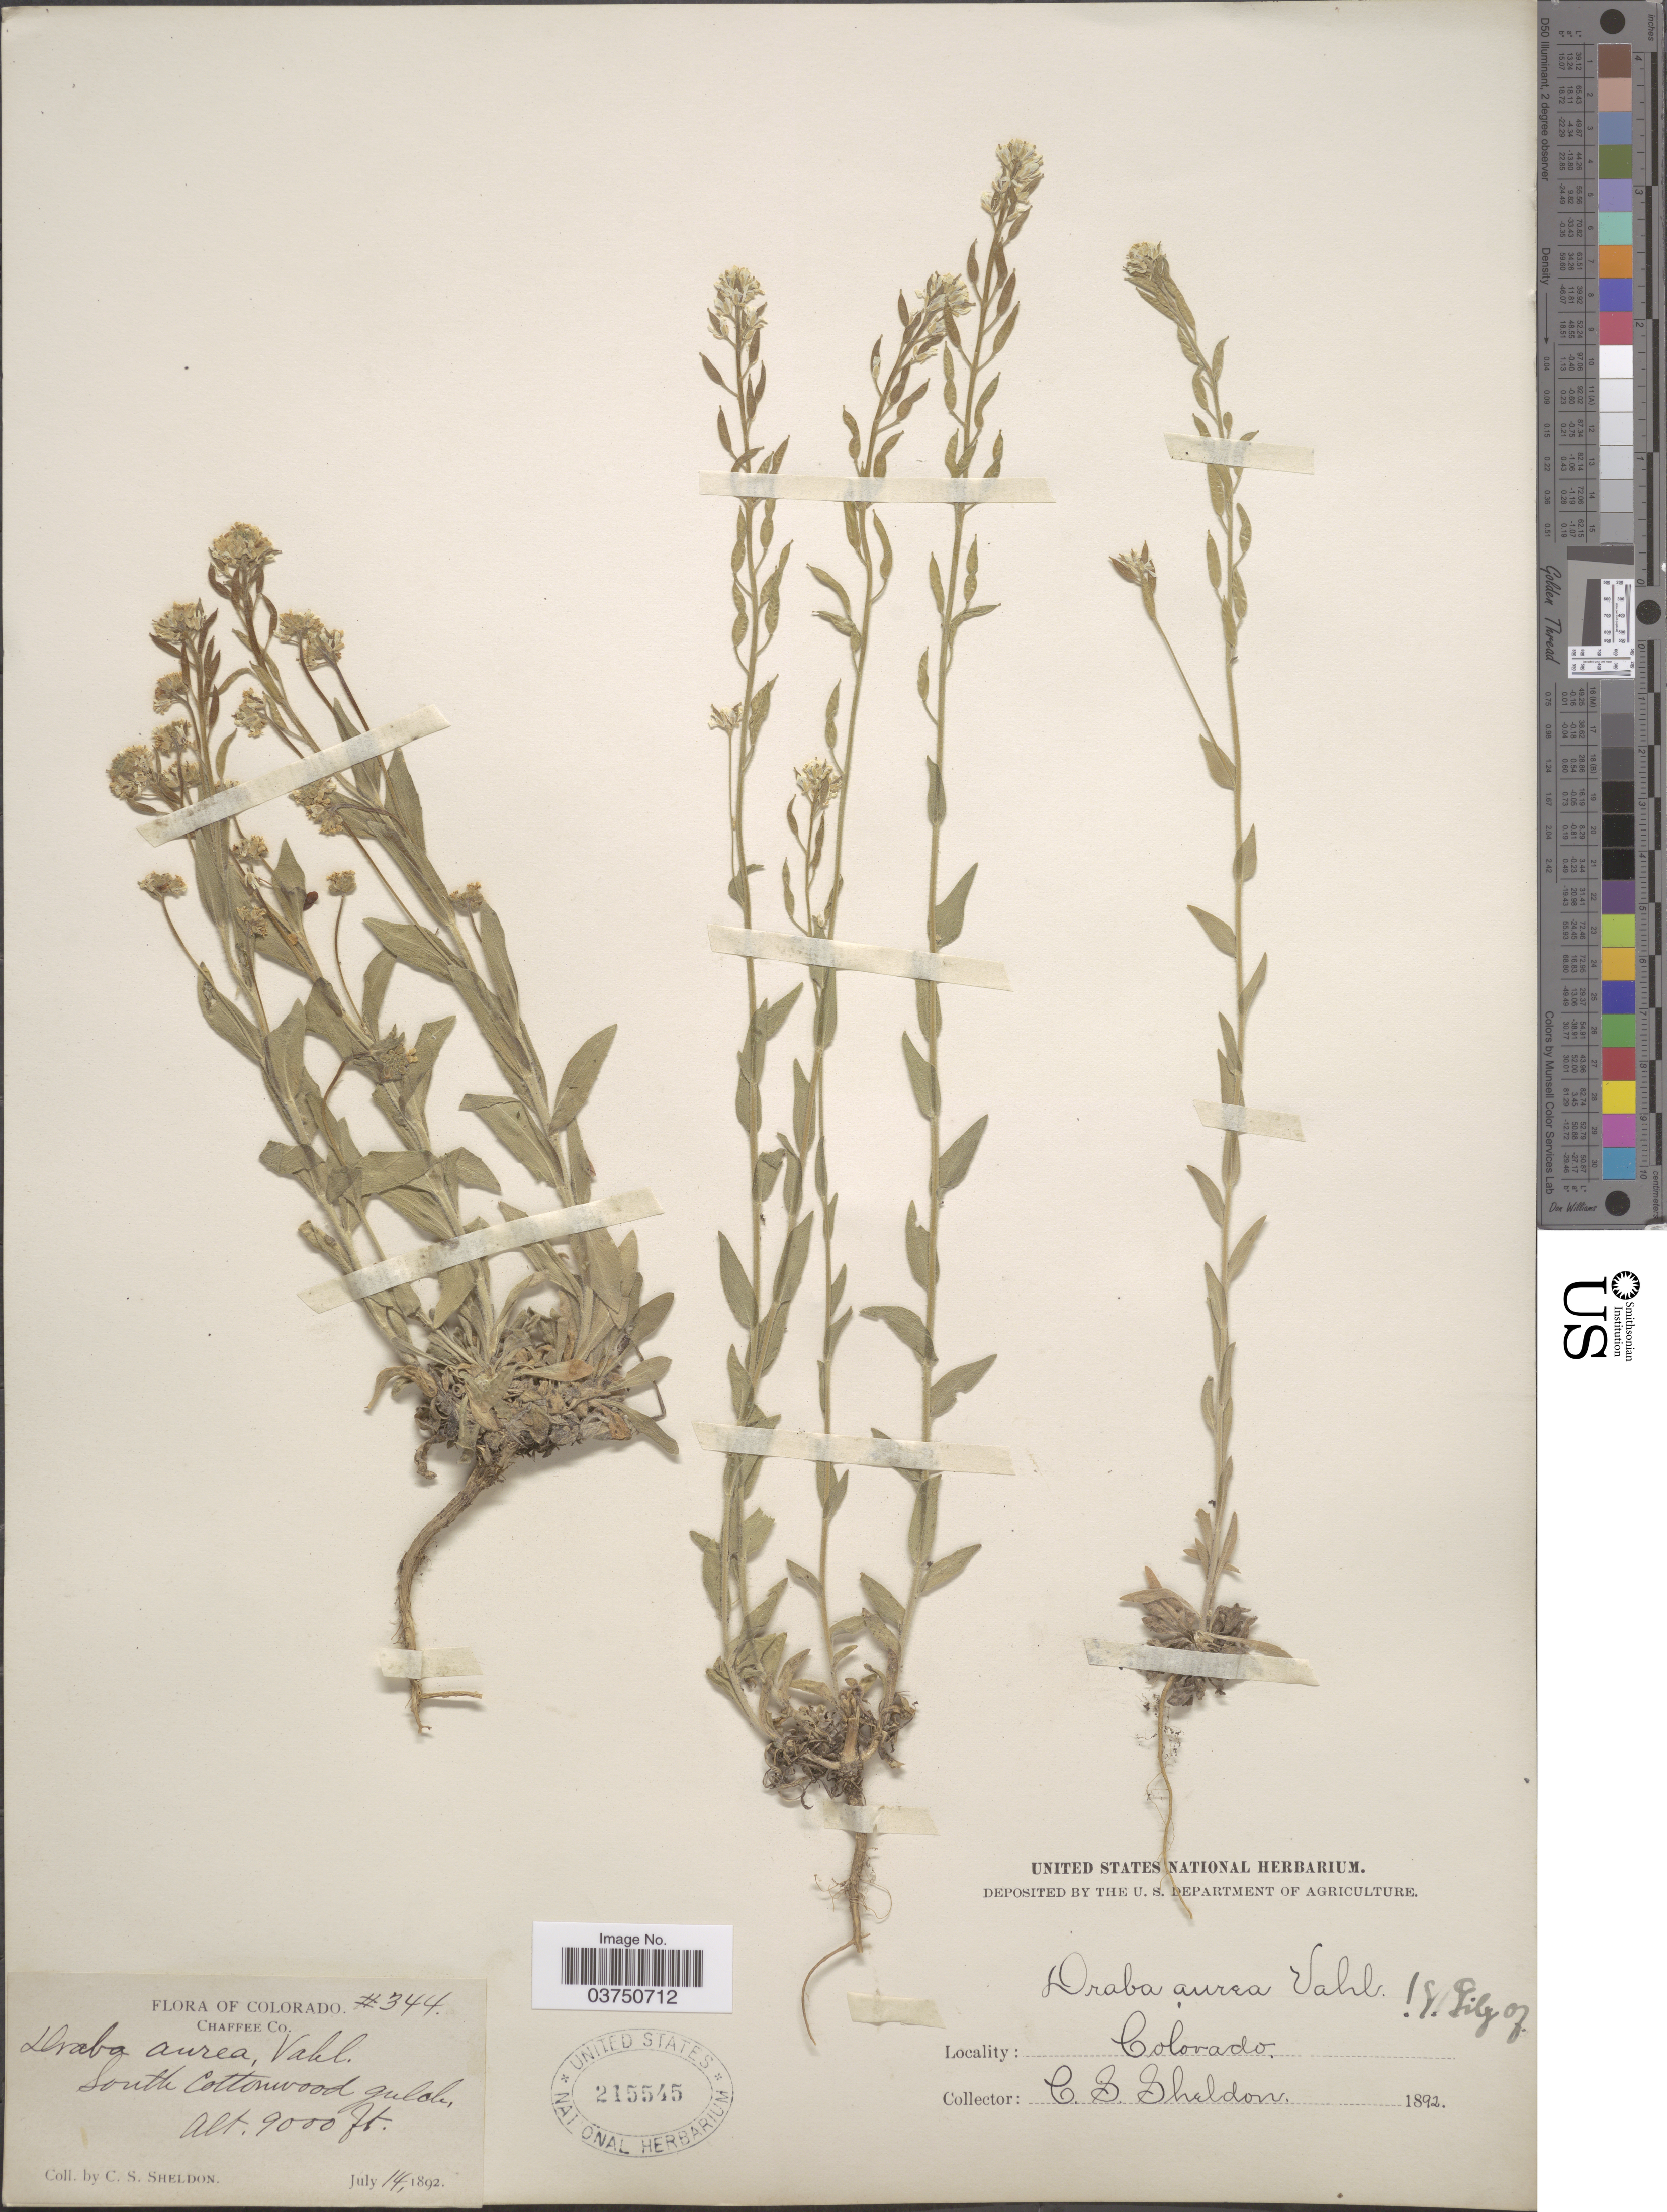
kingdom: Plantae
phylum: Tracheophyta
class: Magnoliopsida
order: Brassicales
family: Brassicaceae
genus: Draba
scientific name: Draba aurea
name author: Vahl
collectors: C. S. Sheldon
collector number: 344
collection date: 1892-07-14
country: United States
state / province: Colorado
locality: Chaffee Co. South Cottonwood gulch.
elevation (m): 2743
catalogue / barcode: US 215545